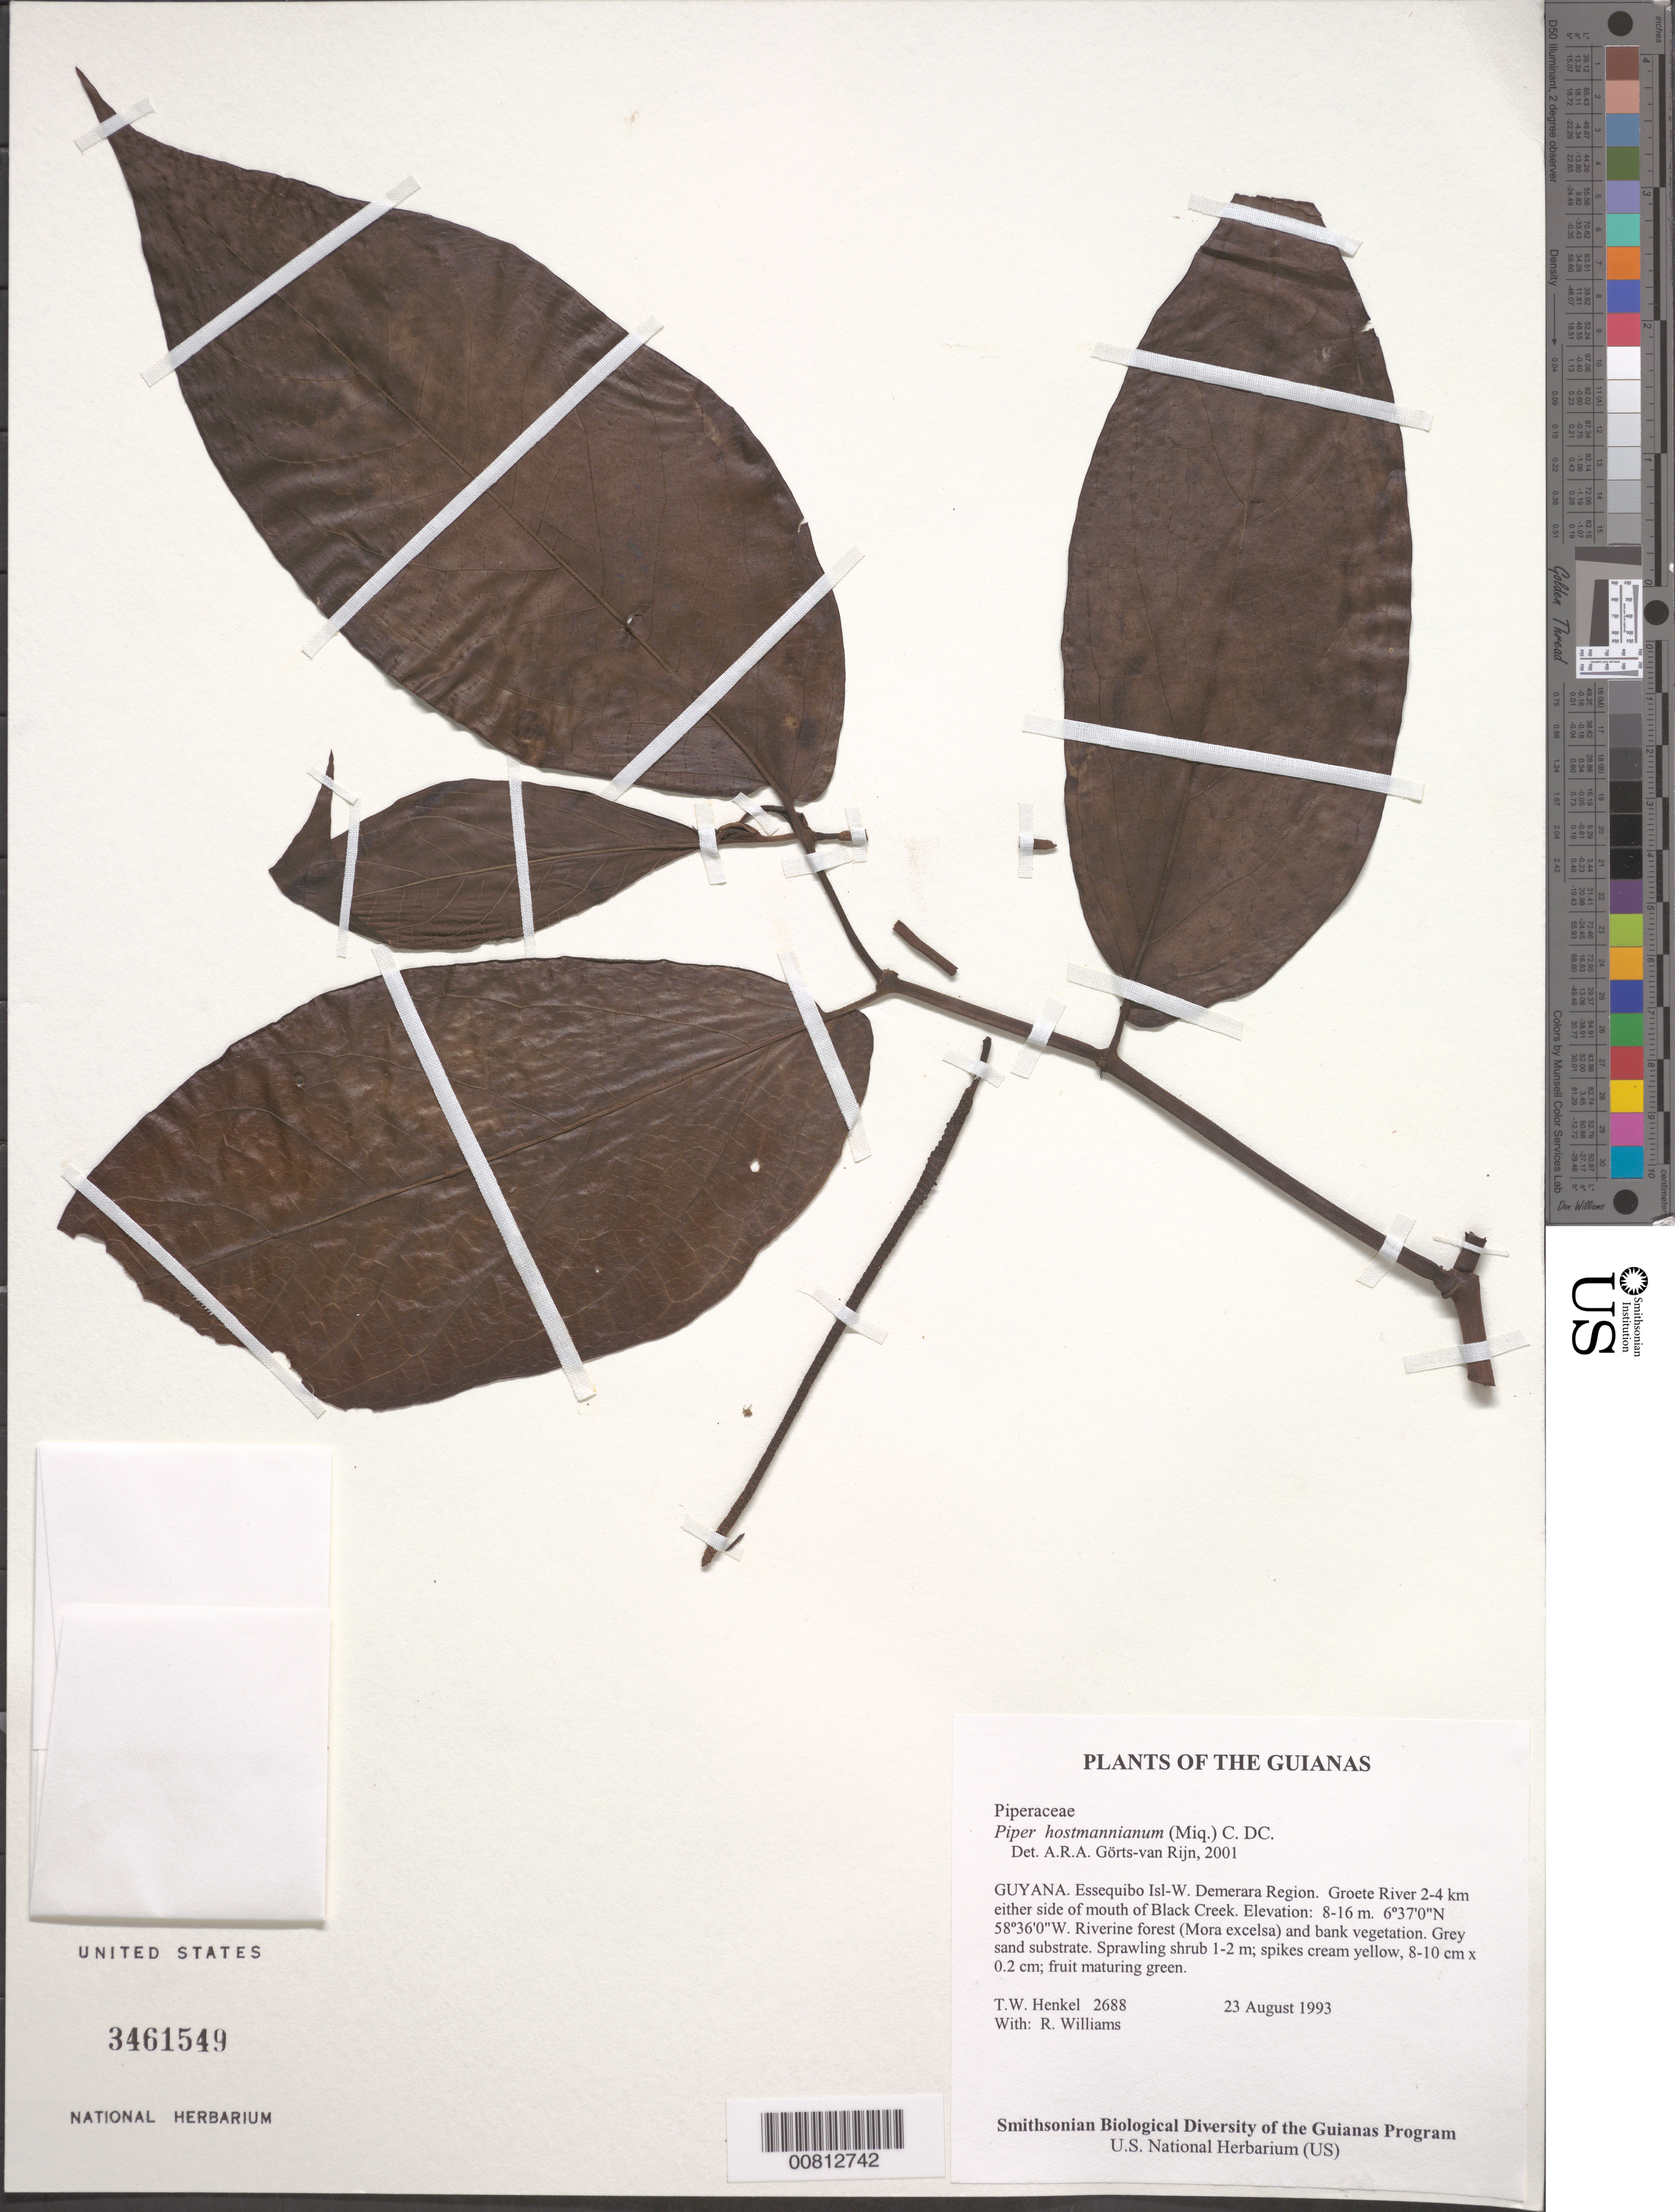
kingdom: Plantae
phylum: Tracheophyta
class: Magnoliopsida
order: Piperales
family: Piperaceae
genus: Piper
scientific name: Piper hostmannianum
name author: (Miq.) C. DC.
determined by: Görts-van Rijn, A. R. A.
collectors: T. Henkel & R. Williams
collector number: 2688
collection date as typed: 23 August 1993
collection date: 1993-08-23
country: Guyana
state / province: Essequibo Isl-W. Demerara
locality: Groete River 2-4 km either side of mouth of Black Creek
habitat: Riverine forest (Mora excelsa) and bank vegetation. Grey sand substrate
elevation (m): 8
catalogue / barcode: US 3461549